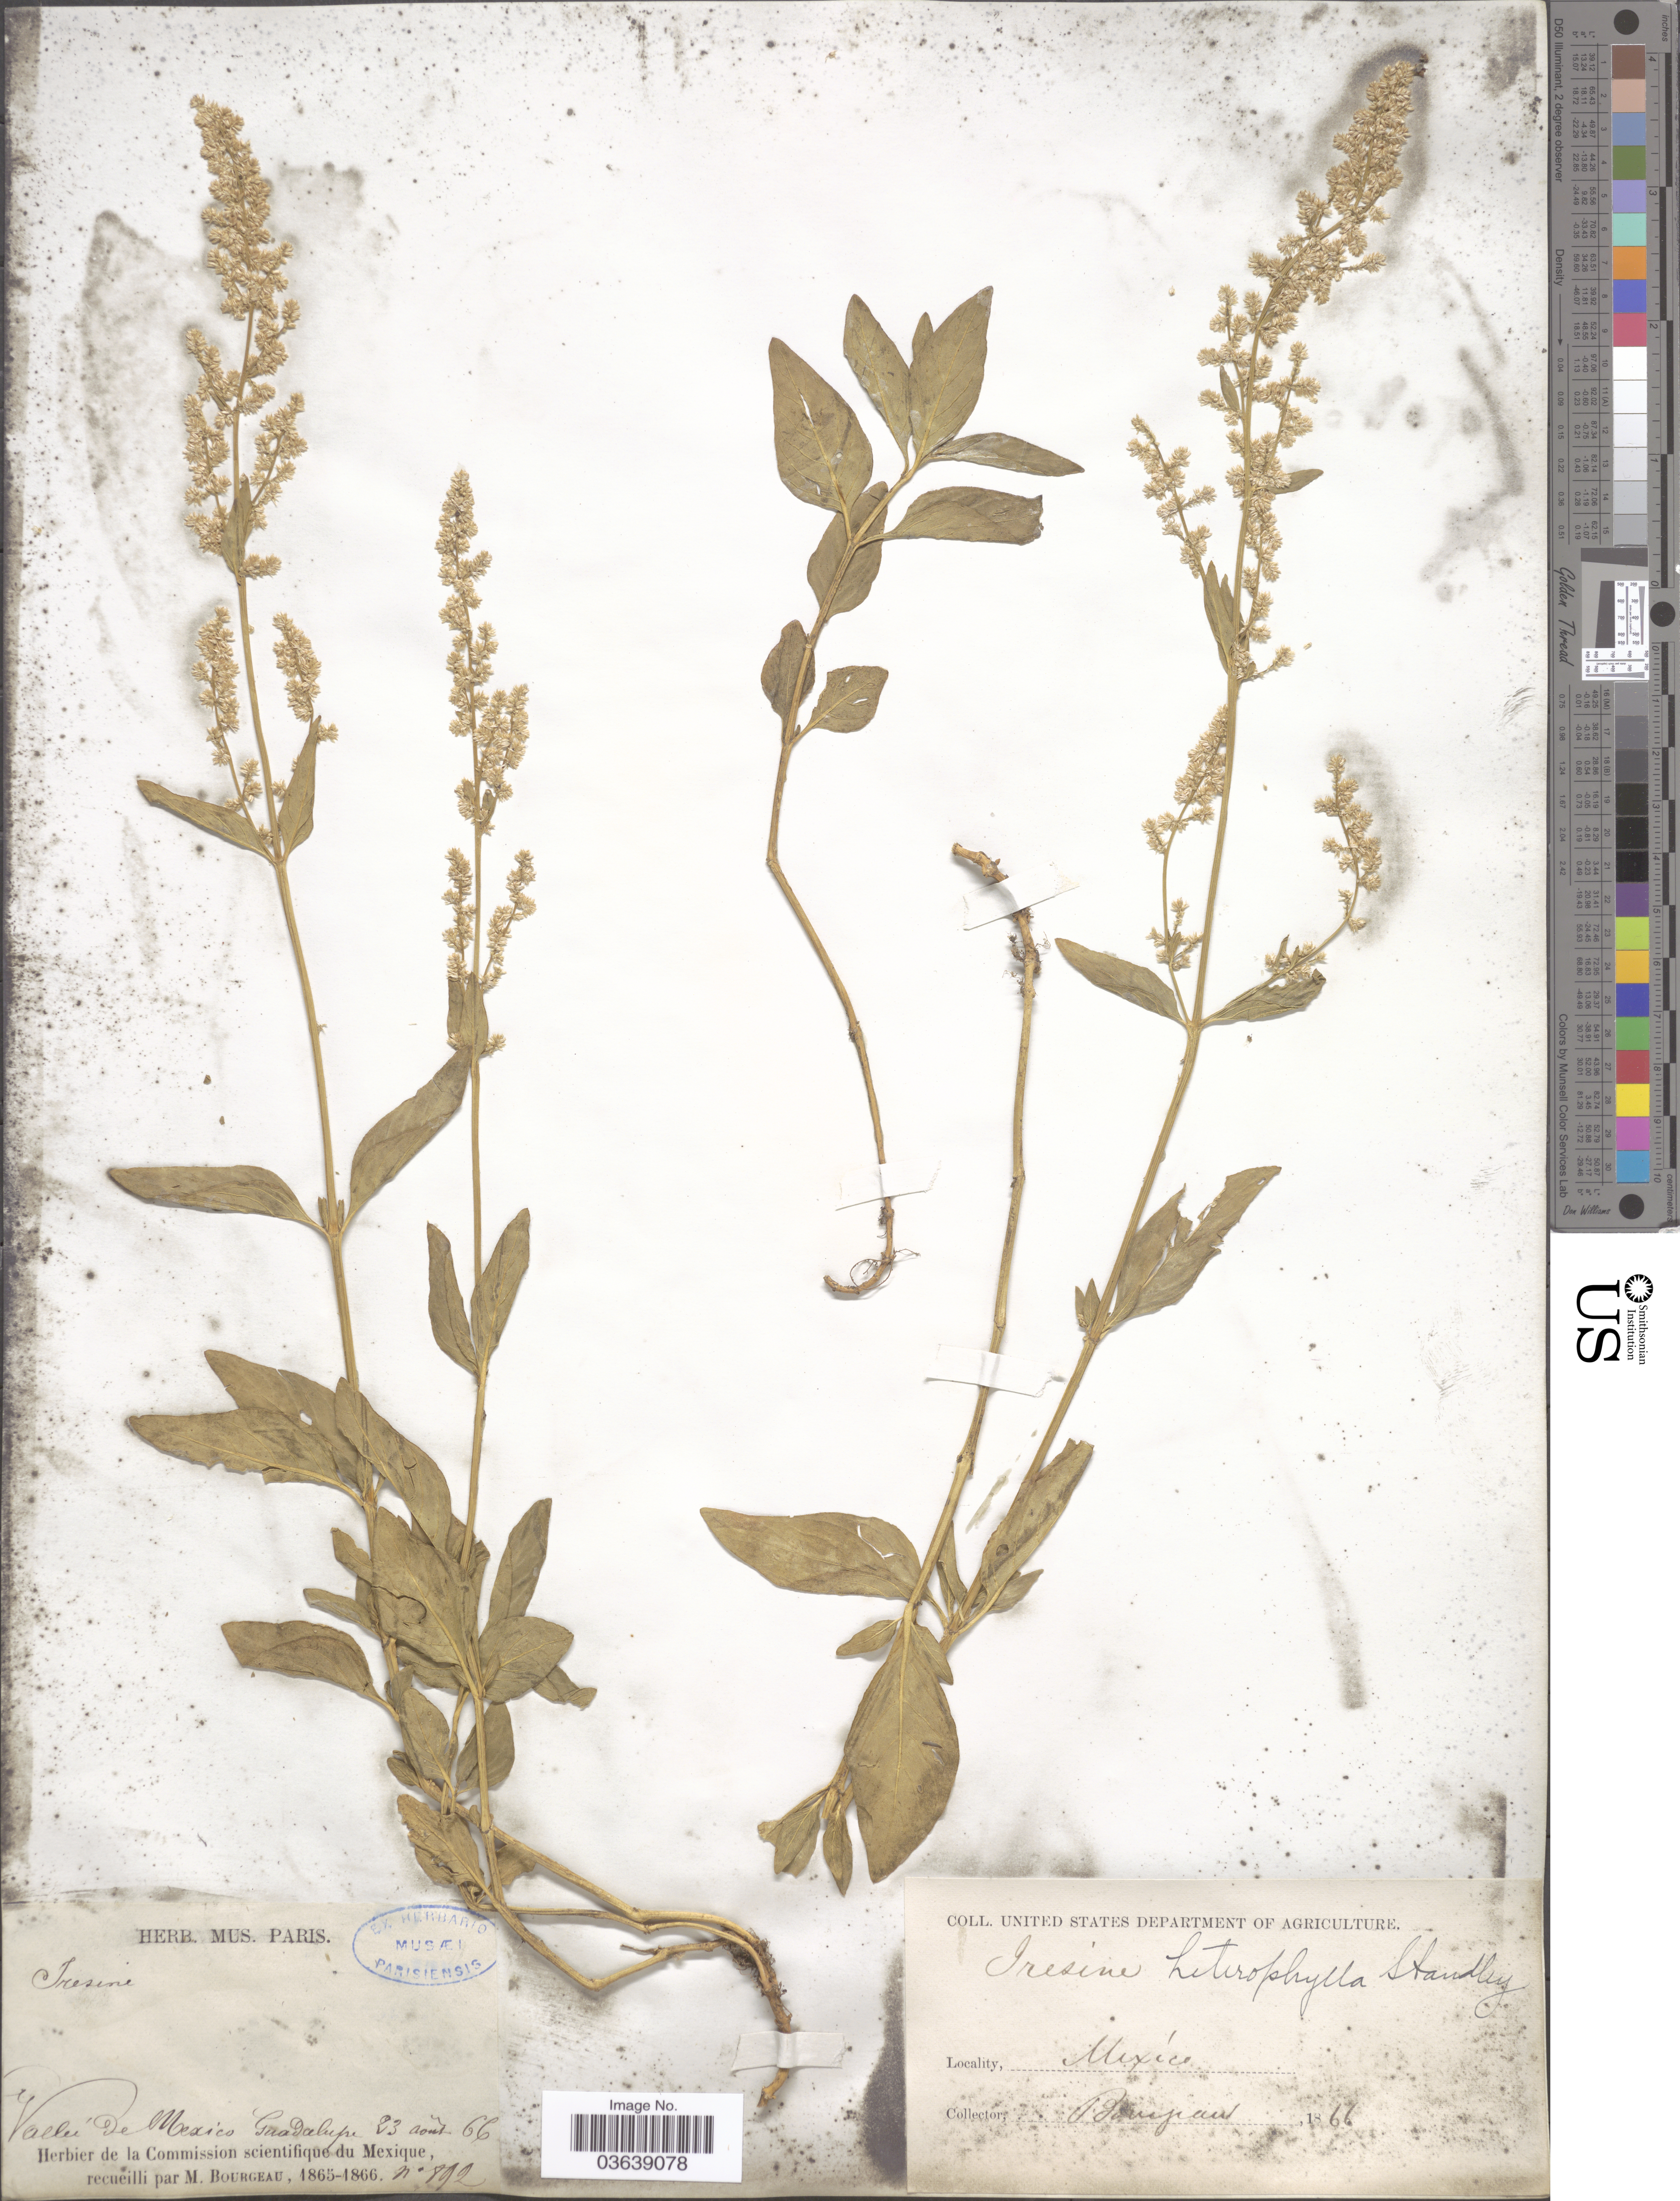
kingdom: Plantae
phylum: Tracheophyta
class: Magnoliopsida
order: Caryophyllales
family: Amaranthaceae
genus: Iresine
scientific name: Iresine heterophylla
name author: Standl.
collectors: M. Bourgeau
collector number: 892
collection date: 1866-08-23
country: Mexico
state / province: Baja California Norte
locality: Vallée de Mexico. Guadalupe.